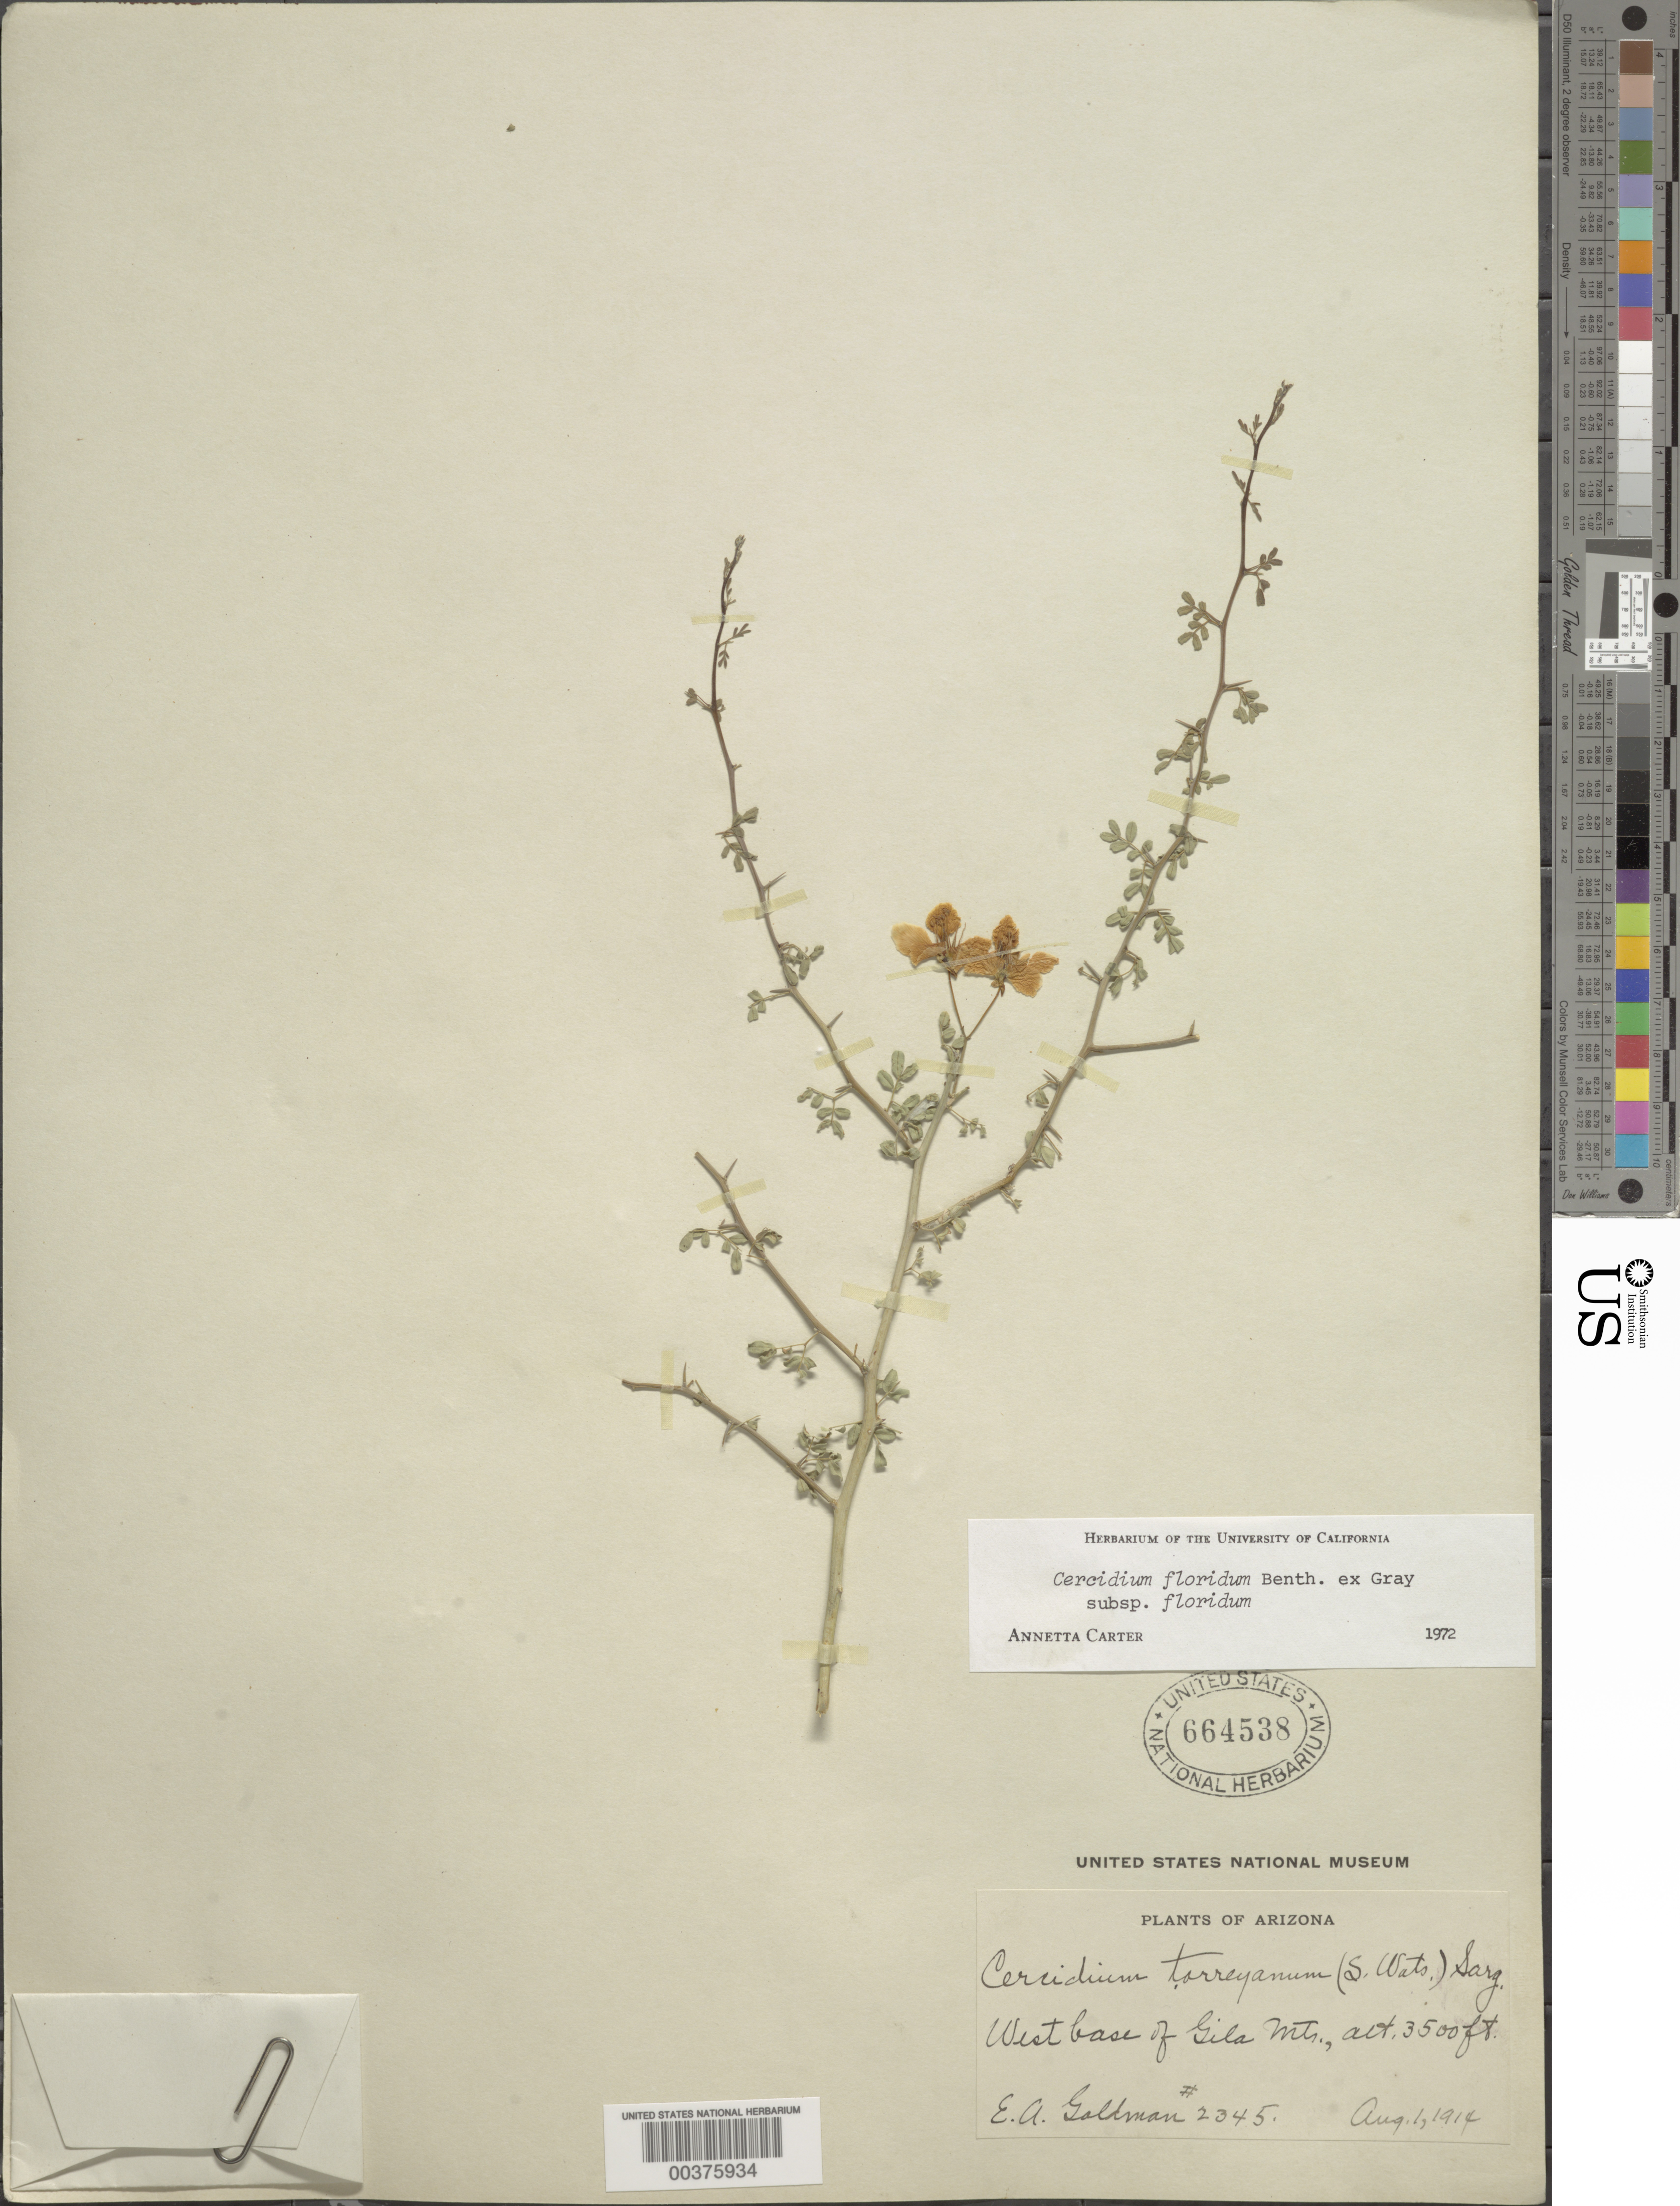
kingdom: Plantae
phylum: Tracheophyta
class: Magnoliopsida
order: Fabales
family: Fabaceae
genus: Parkinsonia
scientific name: Parkinsonia florida subsp. florida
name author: (Benth. ex A. Gray) S. Watson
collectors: E. A. Goldman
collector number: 2345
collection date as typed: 01 Aug 1914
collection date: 1914-08-01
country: United States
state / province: Arizona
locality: W base of gila mts.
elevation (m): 1067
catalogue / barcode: US 664538